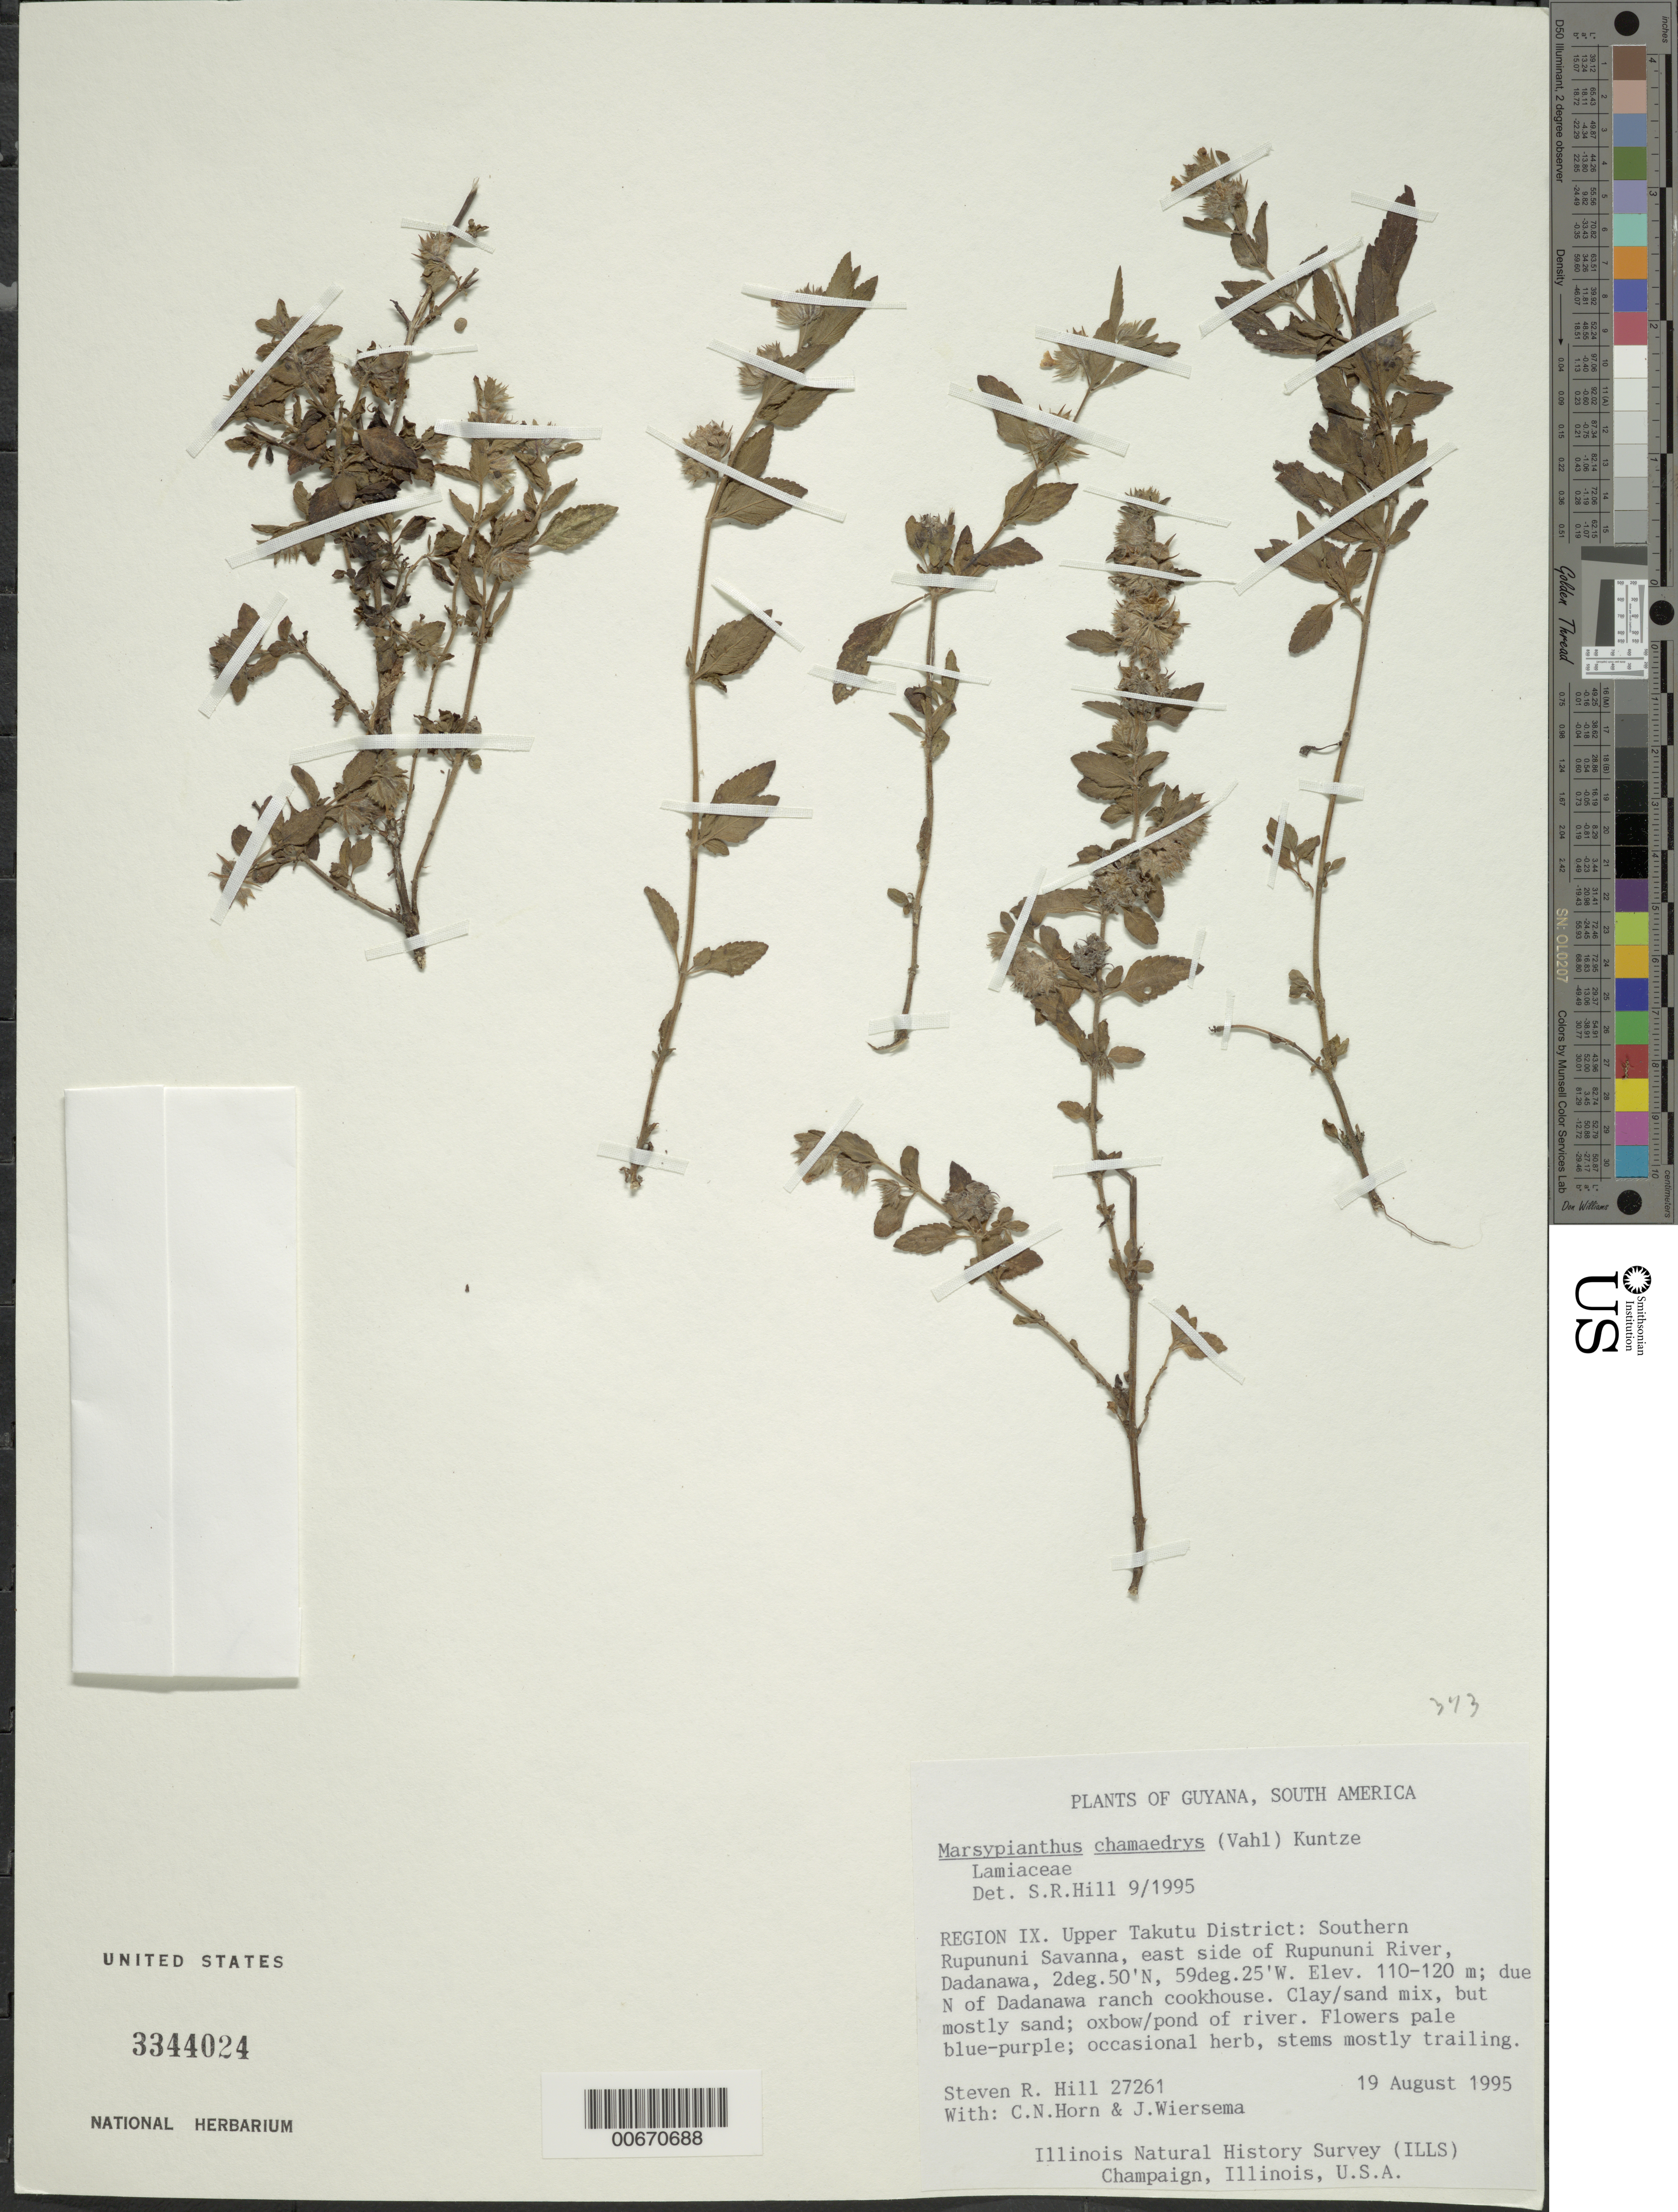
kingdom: Plantae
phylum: Tracheophyta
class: Magnoliopsida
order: Lamiales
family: Lamiaceae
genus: Marsypianthes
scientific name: Marsypianthes chamaedrys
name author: (Vahl) Kuntze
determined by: Hill, Steven R.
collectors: S. R. Hill, C. N. Horn & J. H. Wiersema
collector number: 27261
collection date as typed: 19-Aug-95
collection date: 1995-08-19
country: Guyana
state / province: U. Takutu-U. Essequibo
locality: Dadanawa, southern Rupununi Savanna, E side of Rupununi R.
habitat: Clay/sand mix, but mostly sand, oxbow/pond of river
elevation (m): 110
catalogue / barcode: US 3344024